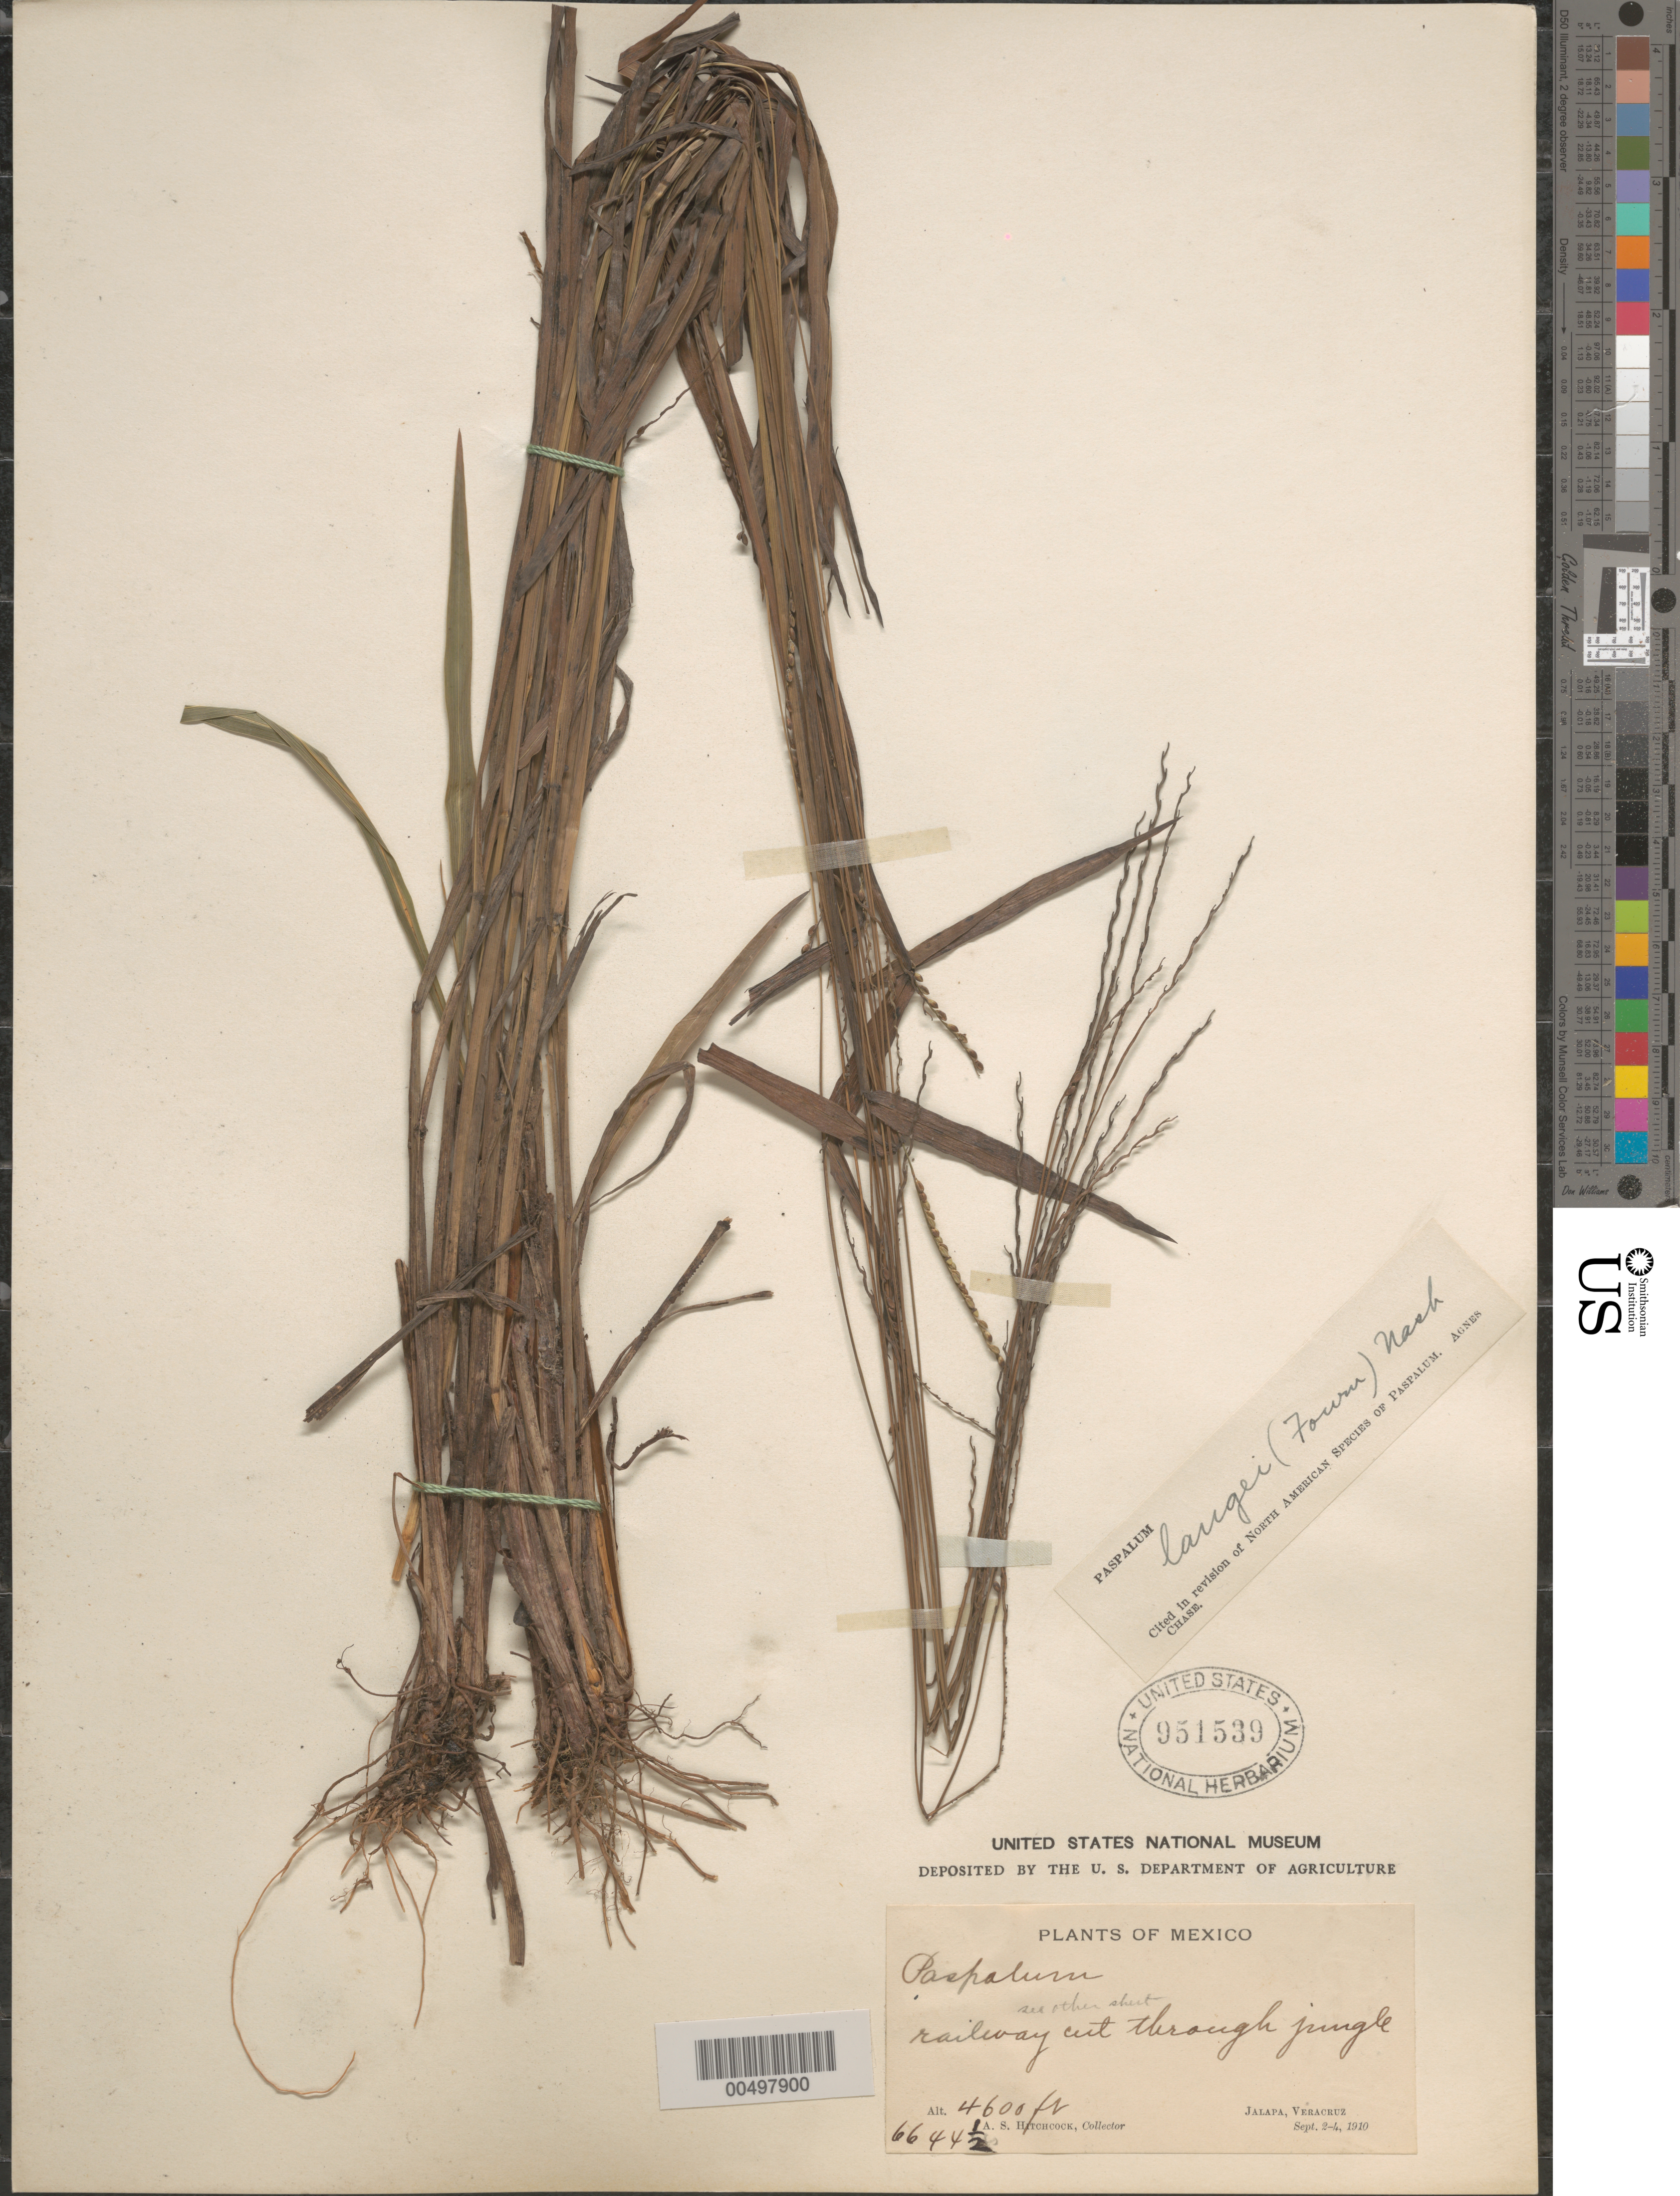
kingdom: Plantae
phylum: Tracheophyta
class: Liliopsida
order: Poales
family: Poaceae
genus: Paspalum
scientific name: Paspalum langei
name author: (E. Fourn.) Nash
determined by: Chase, [M.] Agnes, (US)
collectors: A. S. Hitchcock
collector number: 6644.5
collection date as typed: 2 Sep 1910 to 4 Sep 1910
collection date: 1910-09-02/1910-09-04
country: Mexico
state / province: Veracruz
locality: Jalapa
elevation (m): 1402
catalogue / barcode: US 951539